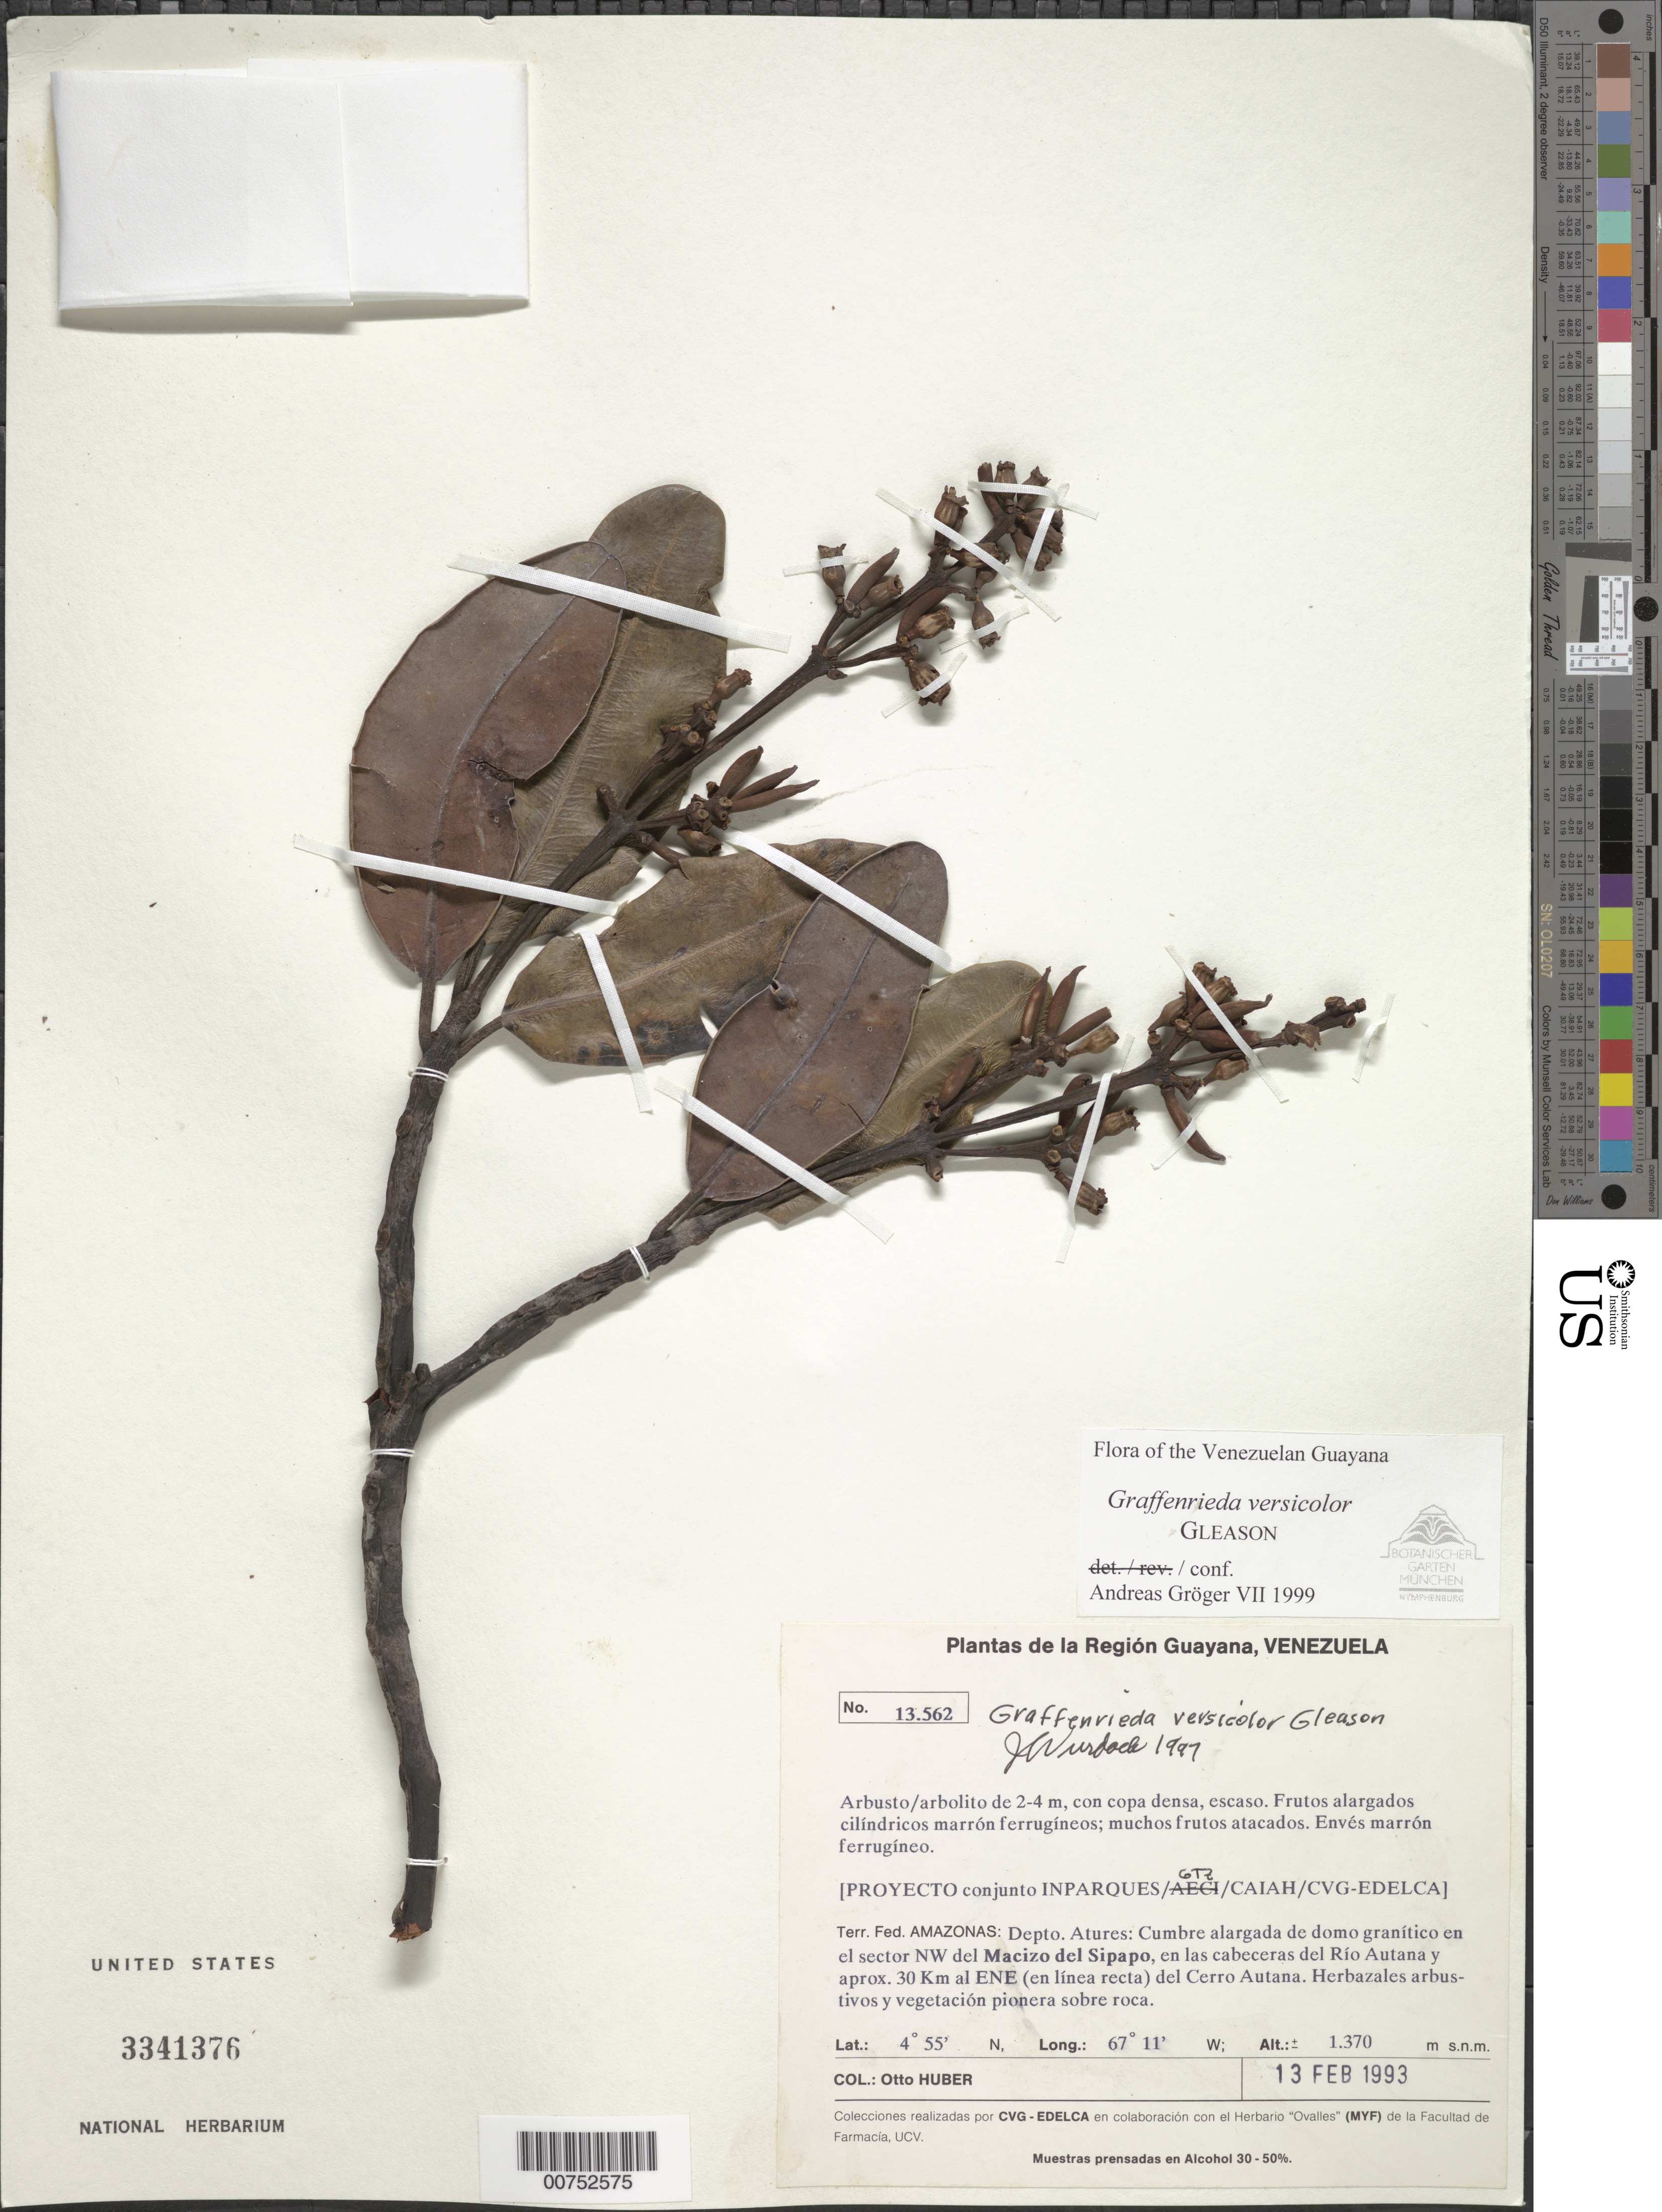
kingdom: Plantae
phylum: Tracheophyta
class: Magnoliopsida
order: Myrtales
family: Melastomataceae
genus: Graffenrieda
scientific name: Graffenrieda versicolor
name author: Gleason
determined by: Gröger, A.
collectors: O. Huber & N. Dezzeo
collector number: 13562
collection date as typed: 13-Feb-93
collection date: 1993-02-13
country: Venezuela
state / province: Amazonas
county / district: Atures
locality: Macizo del Sipapo, NW del, en las cabeceras del Río Autana y aprox. 30 km al ENE (en línea recta) del Cerro Autana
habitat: Herbazales arbustivos y vegetación pionera sobre roca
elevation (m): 1370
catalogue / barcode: US 3341376